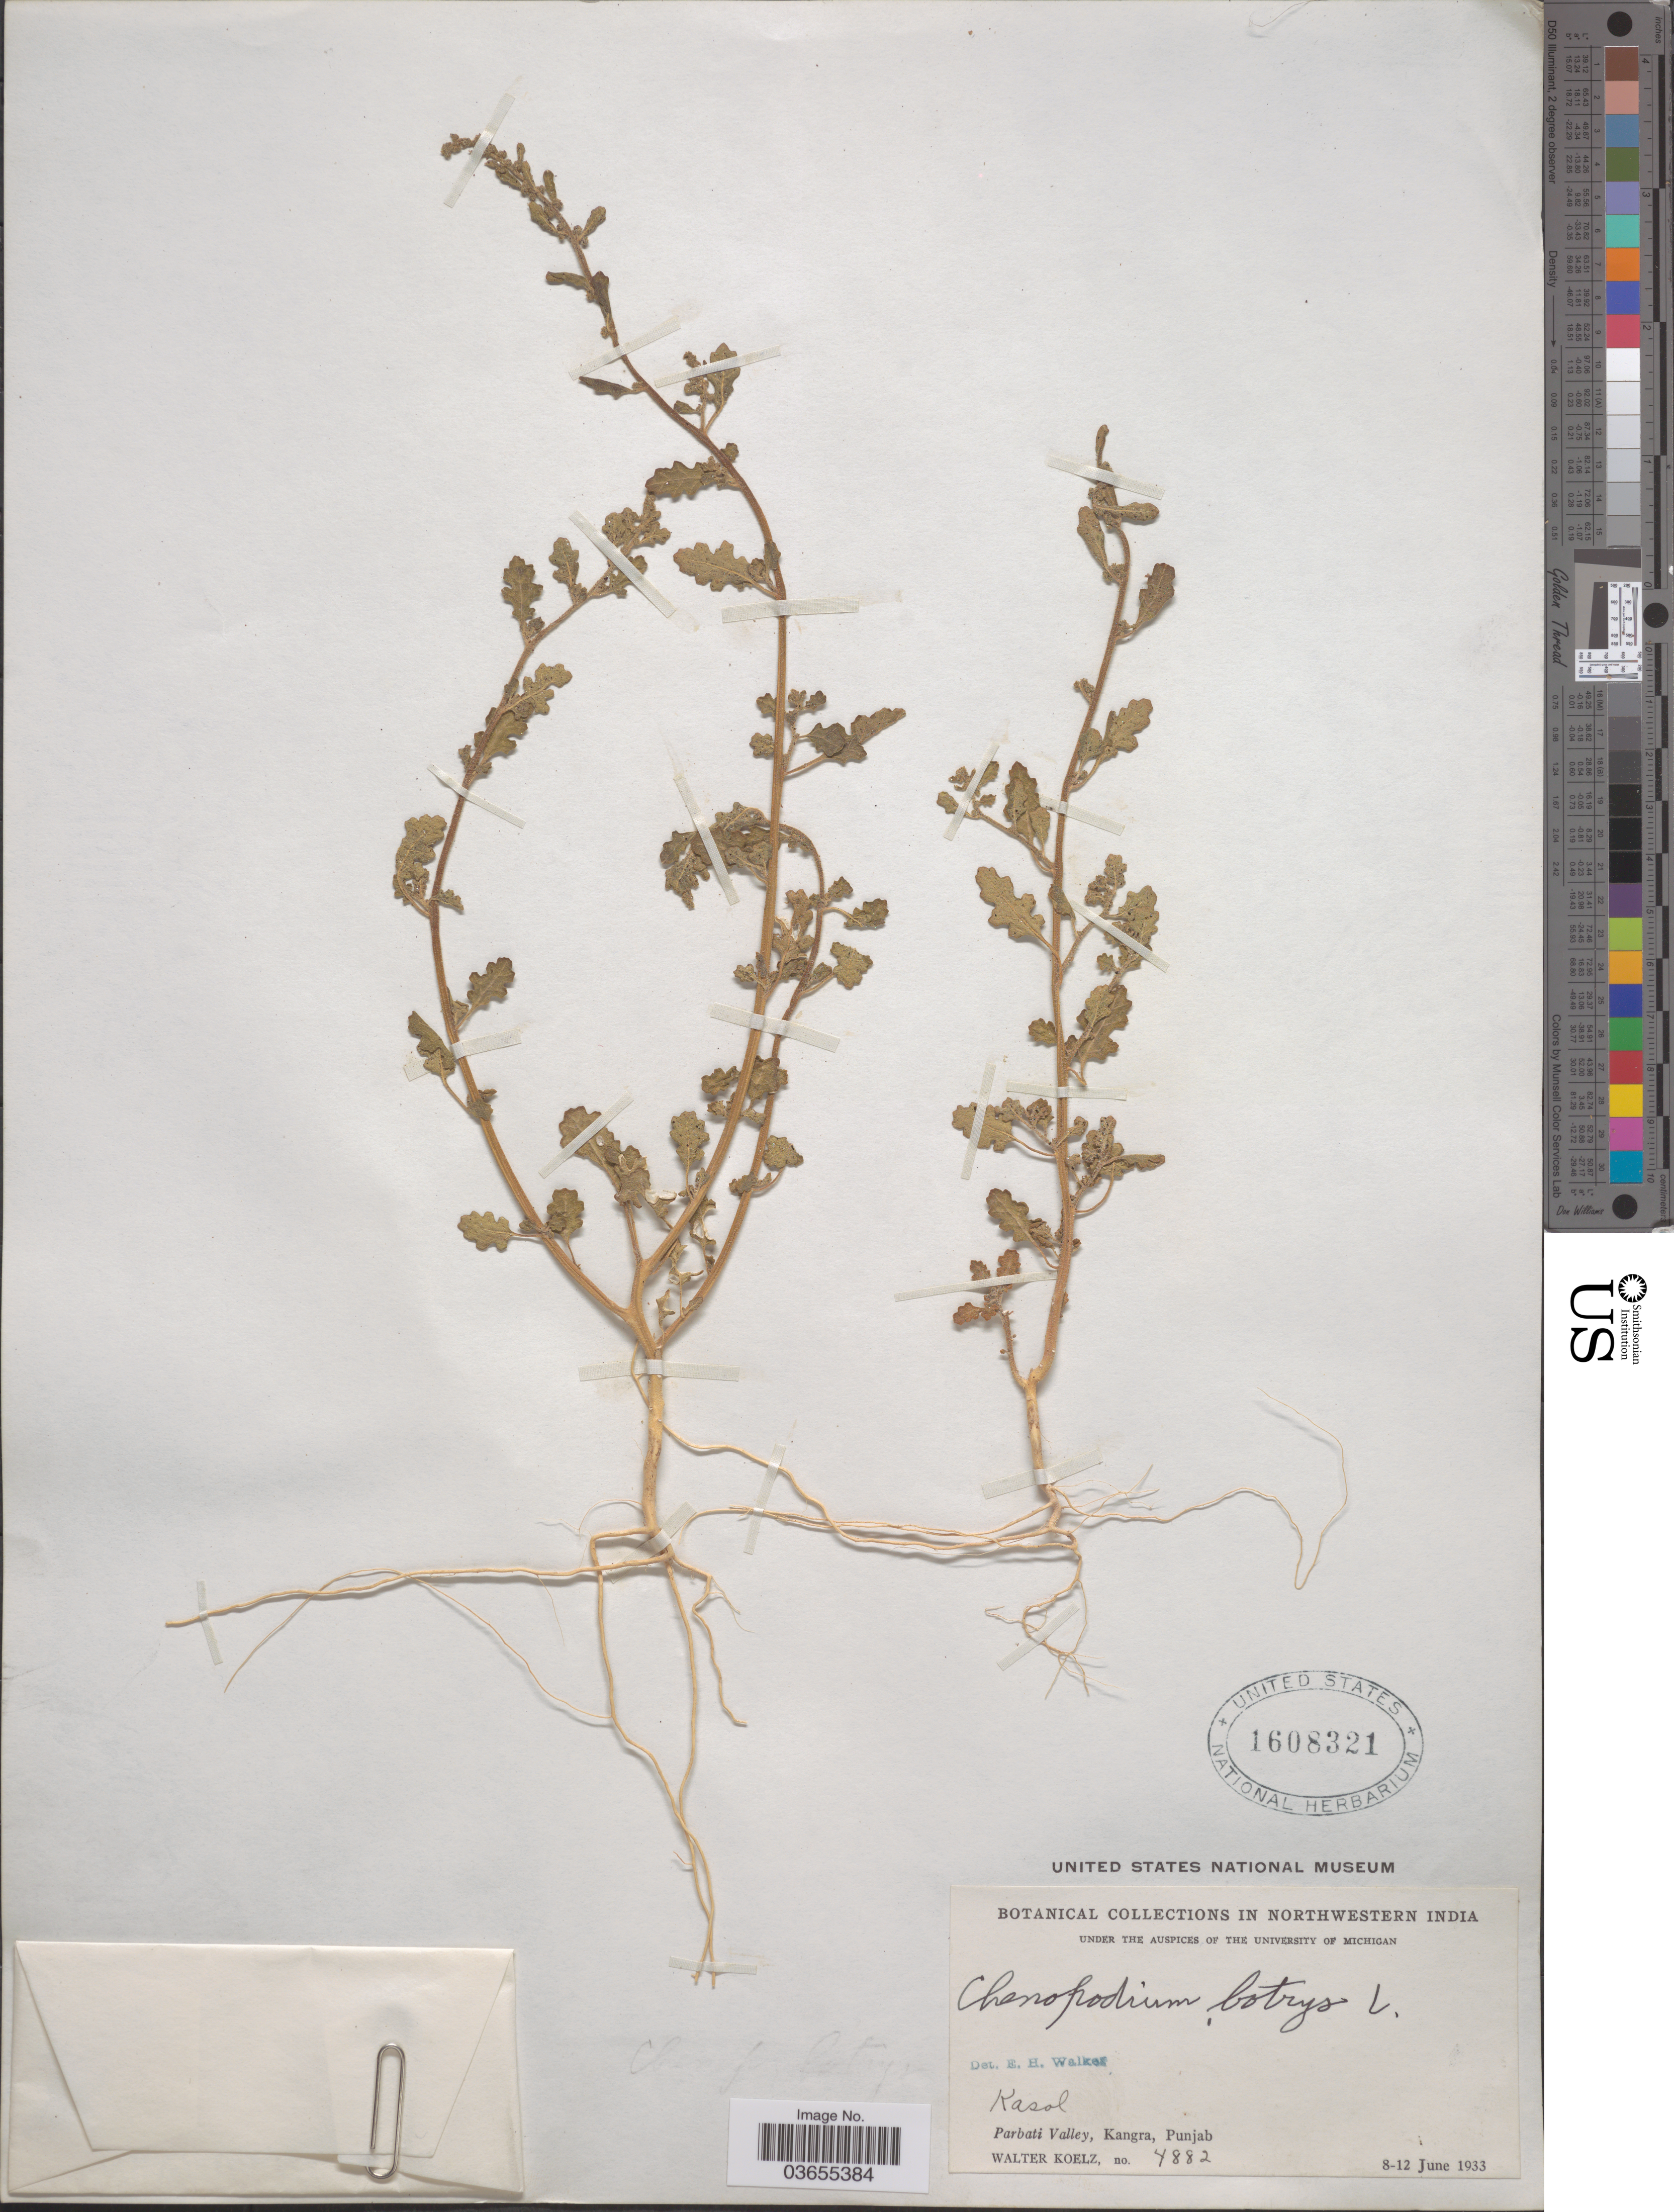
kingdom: Plantae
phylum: Tracheophyta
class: Magnoliopsida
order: Caryophyllales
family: Amaranthaceae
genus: Chenopodium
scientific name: Chenopodium botrys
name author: L.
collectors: W. N. Koelz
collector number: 4882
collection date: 1933-06-08/1933-06-12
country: India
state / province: Punjab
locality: Northwestern India. Kasol. Parbati Valley, Kangra.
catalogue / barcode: US 1608321